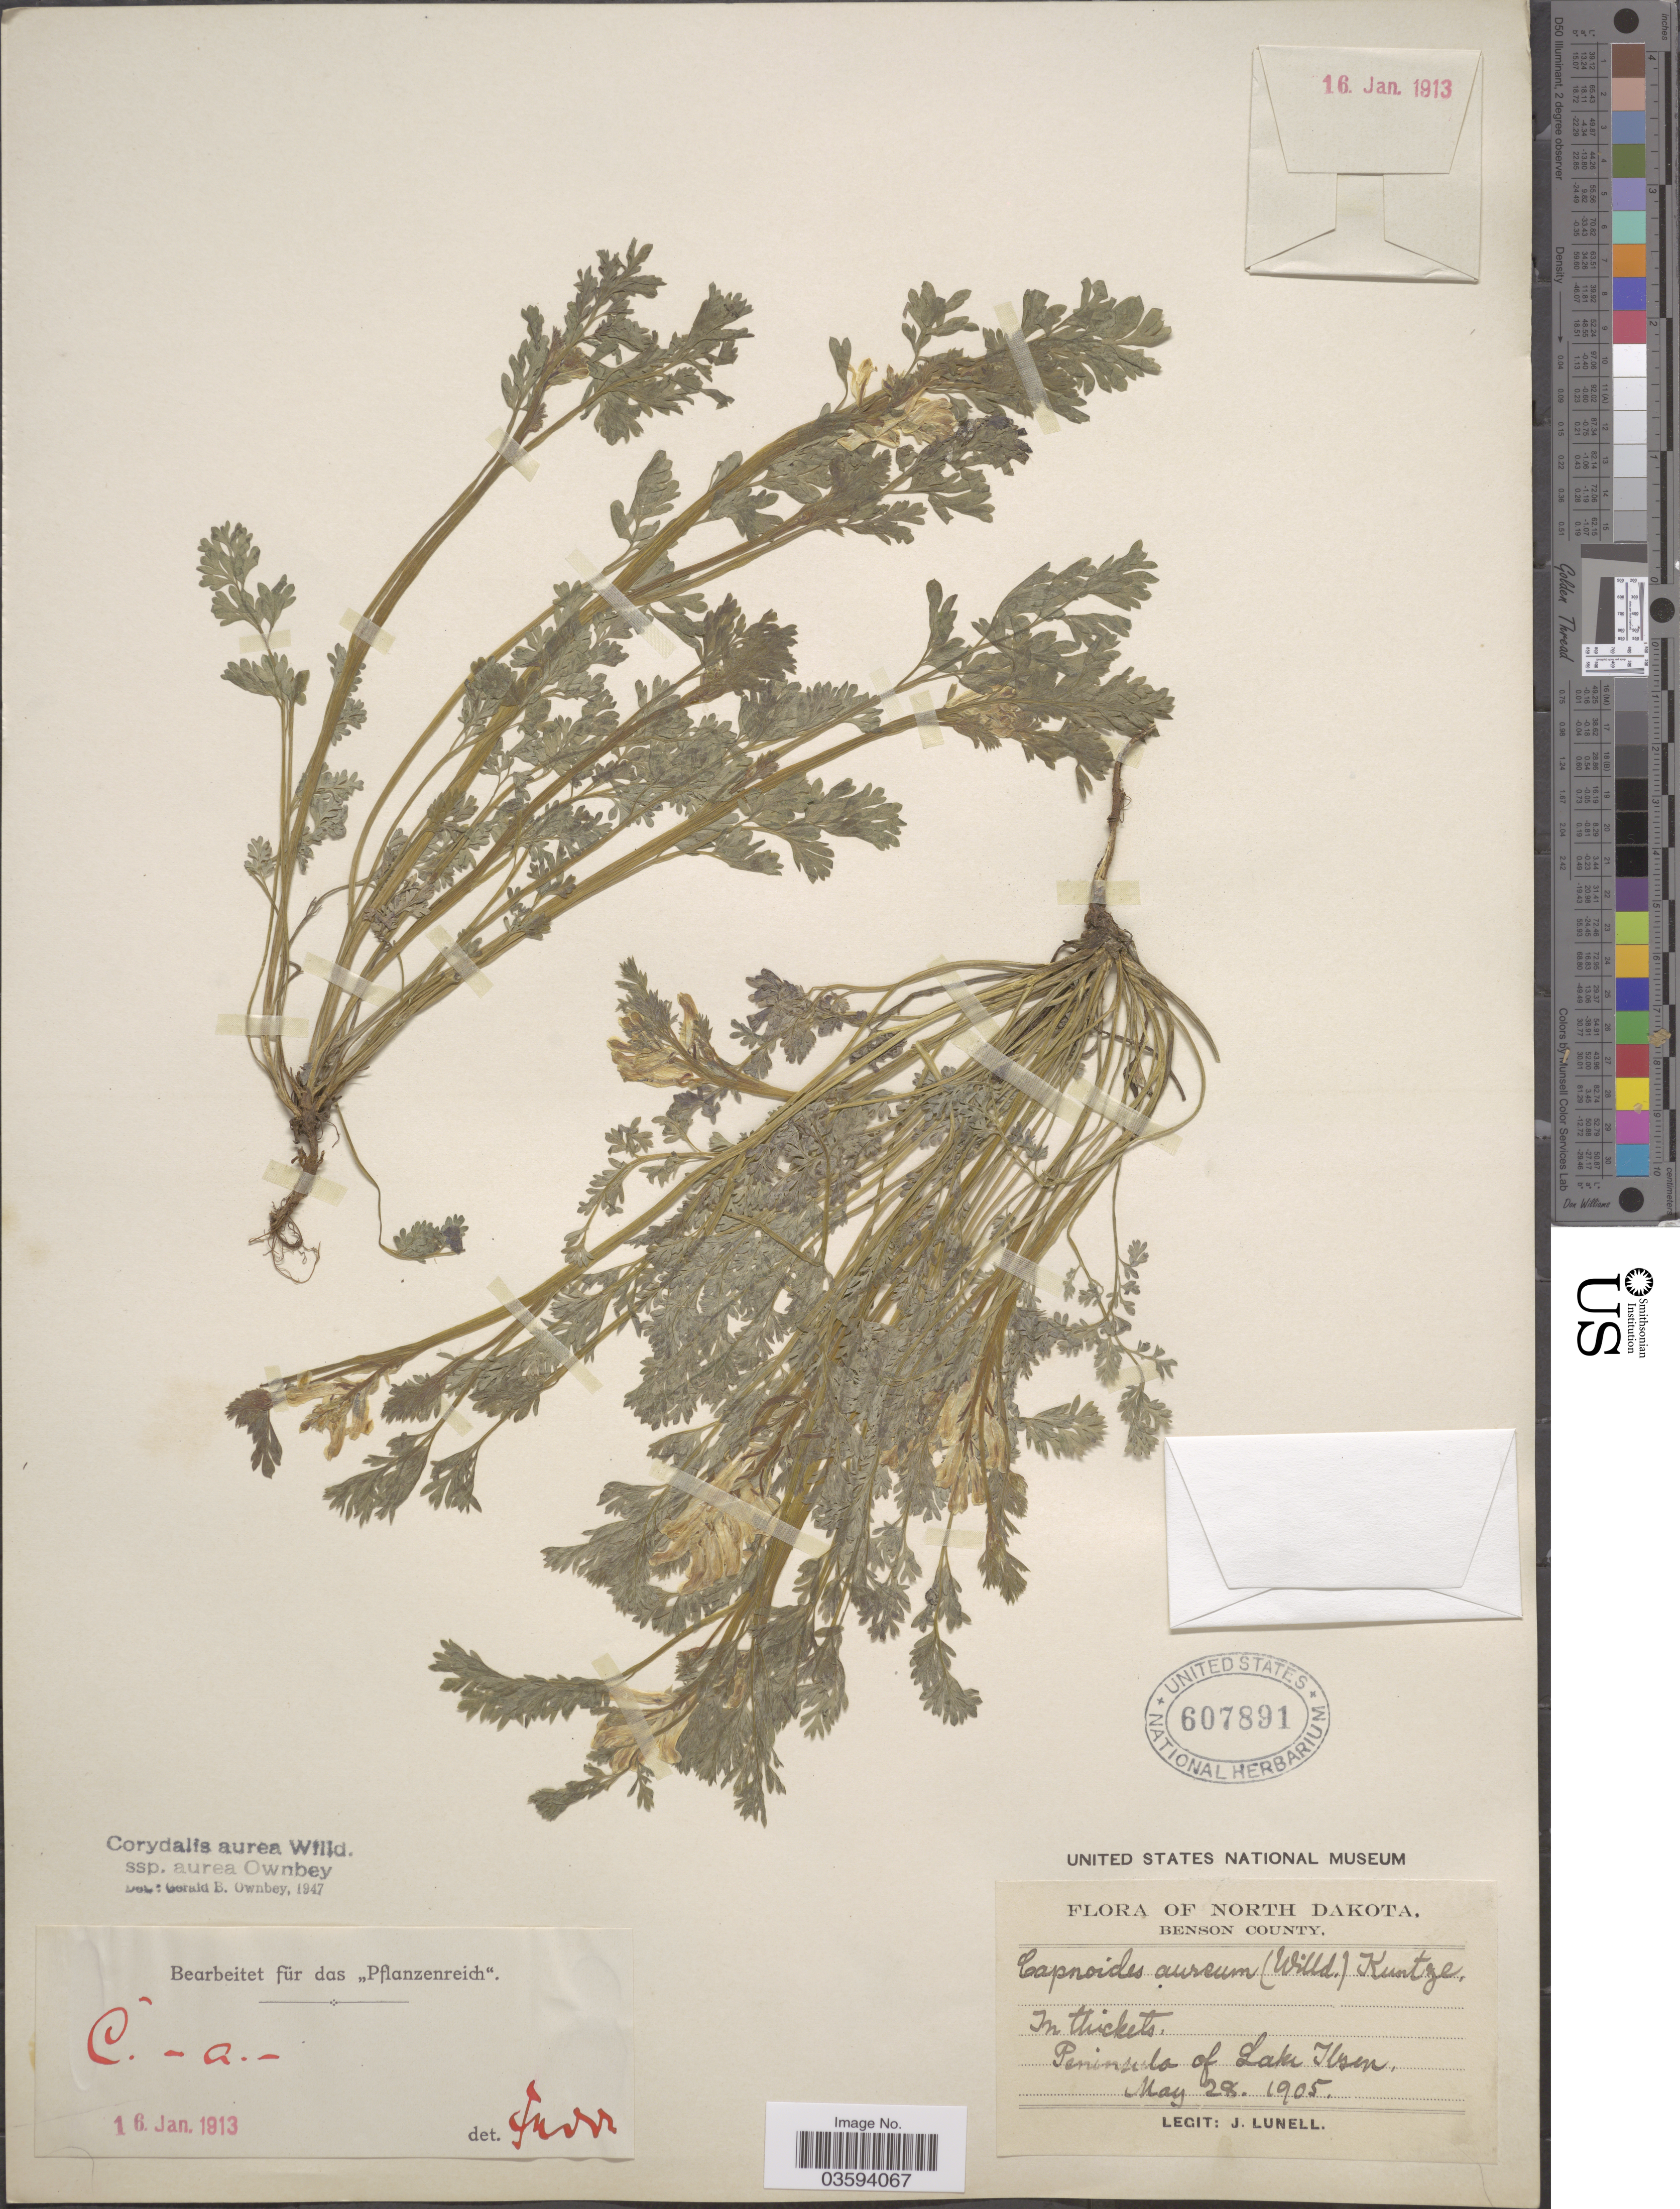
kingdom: Plantae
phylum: Tracheophyta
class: Magnoliopsida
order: Ranunculales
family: Papaveraceae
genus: Corydalis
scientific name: Corydalis aurea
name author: Willd.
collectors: J. Lunell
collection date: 1905-05-28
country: United States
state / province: North Dakota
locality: Benson County. In thickets. Peninsula of Lake Ilsen.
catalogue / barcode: US 607891